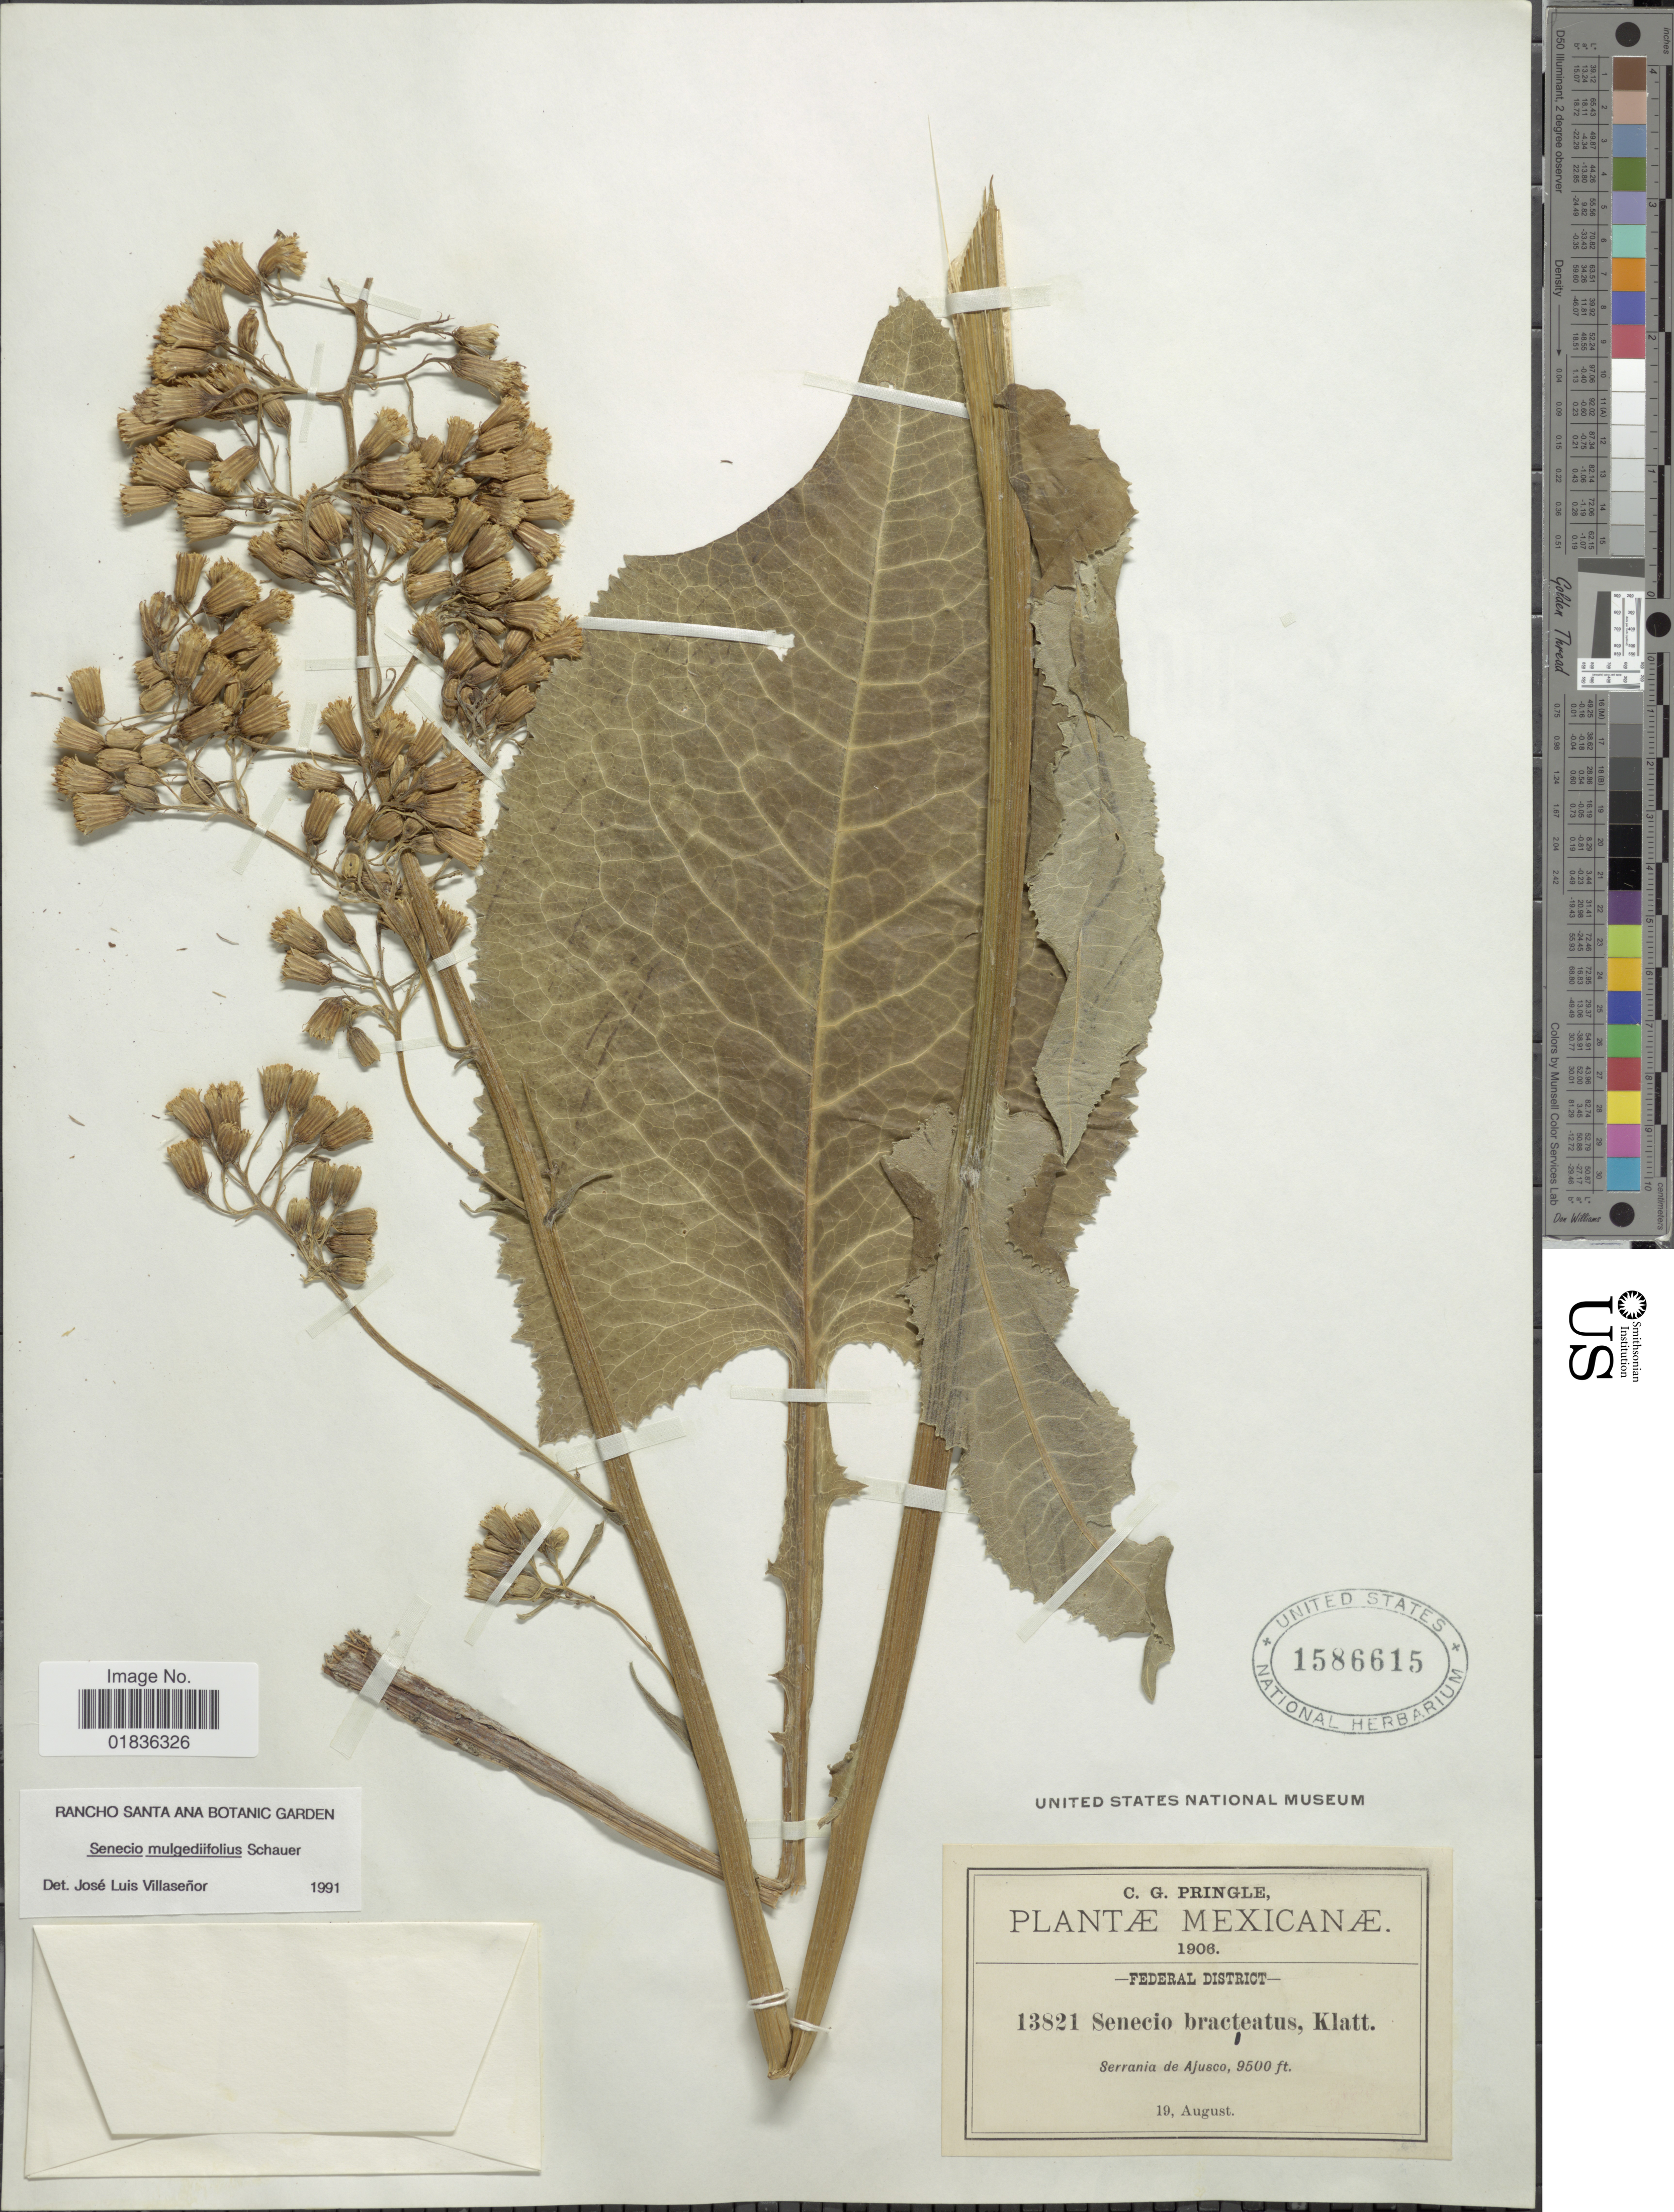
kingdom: Plantae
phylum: Tracheophyta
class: Magnoliopsida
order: Asterales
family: Asteraceae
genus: Senecio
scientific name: Senecio mulgediifolius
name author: Schauer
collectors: C. G. Pringle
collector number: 13821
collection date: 1906-08-19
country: Mexico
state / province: Distrito Federal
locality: Serrania de Ajusco.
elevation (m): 2896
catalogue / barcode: US 1586615